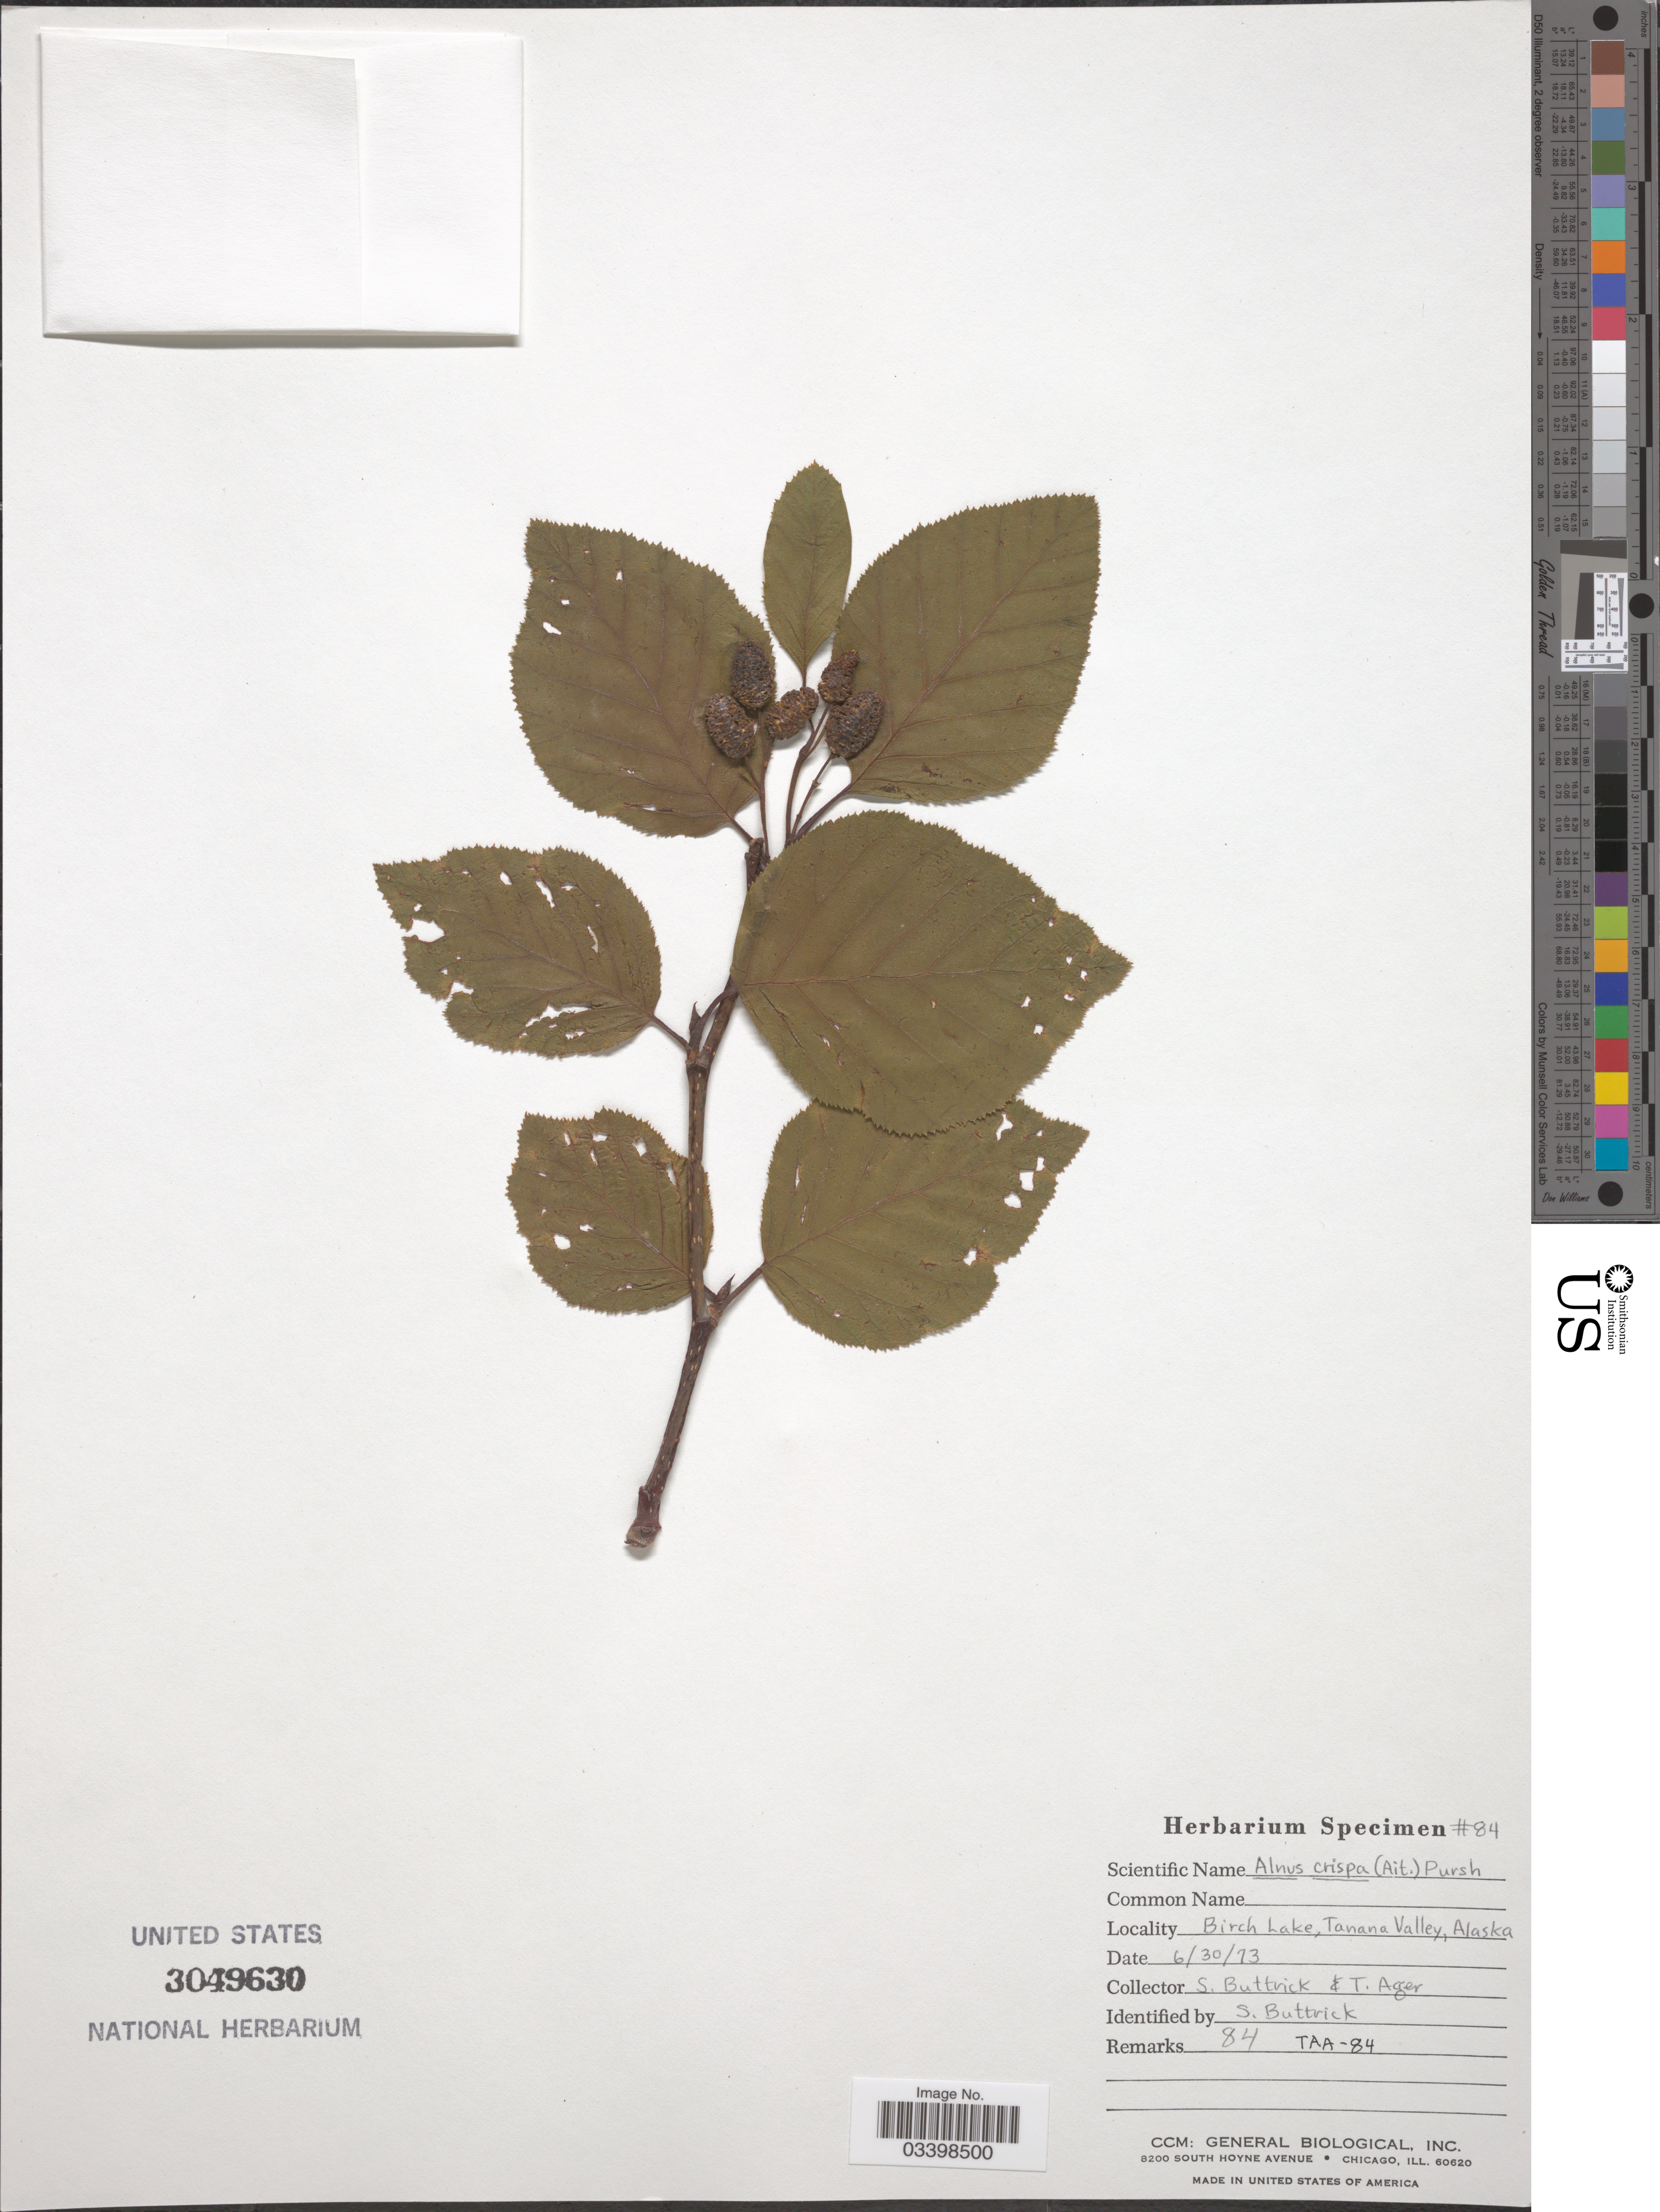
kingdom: Plantae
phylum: Tracheophyta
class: Magnoliopsida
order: Fagales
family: Betulaceae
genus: Alnus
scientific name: Alnus viridis subsp. crispa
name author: (Aiton) Turrill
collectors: S. Buttrick & T. Ager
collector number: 84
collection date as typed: Transcribed d/m/y: 30/6/73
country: United States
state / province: Alaska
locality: Birch Lake, Tanana Valley.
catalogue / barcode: US 3049630